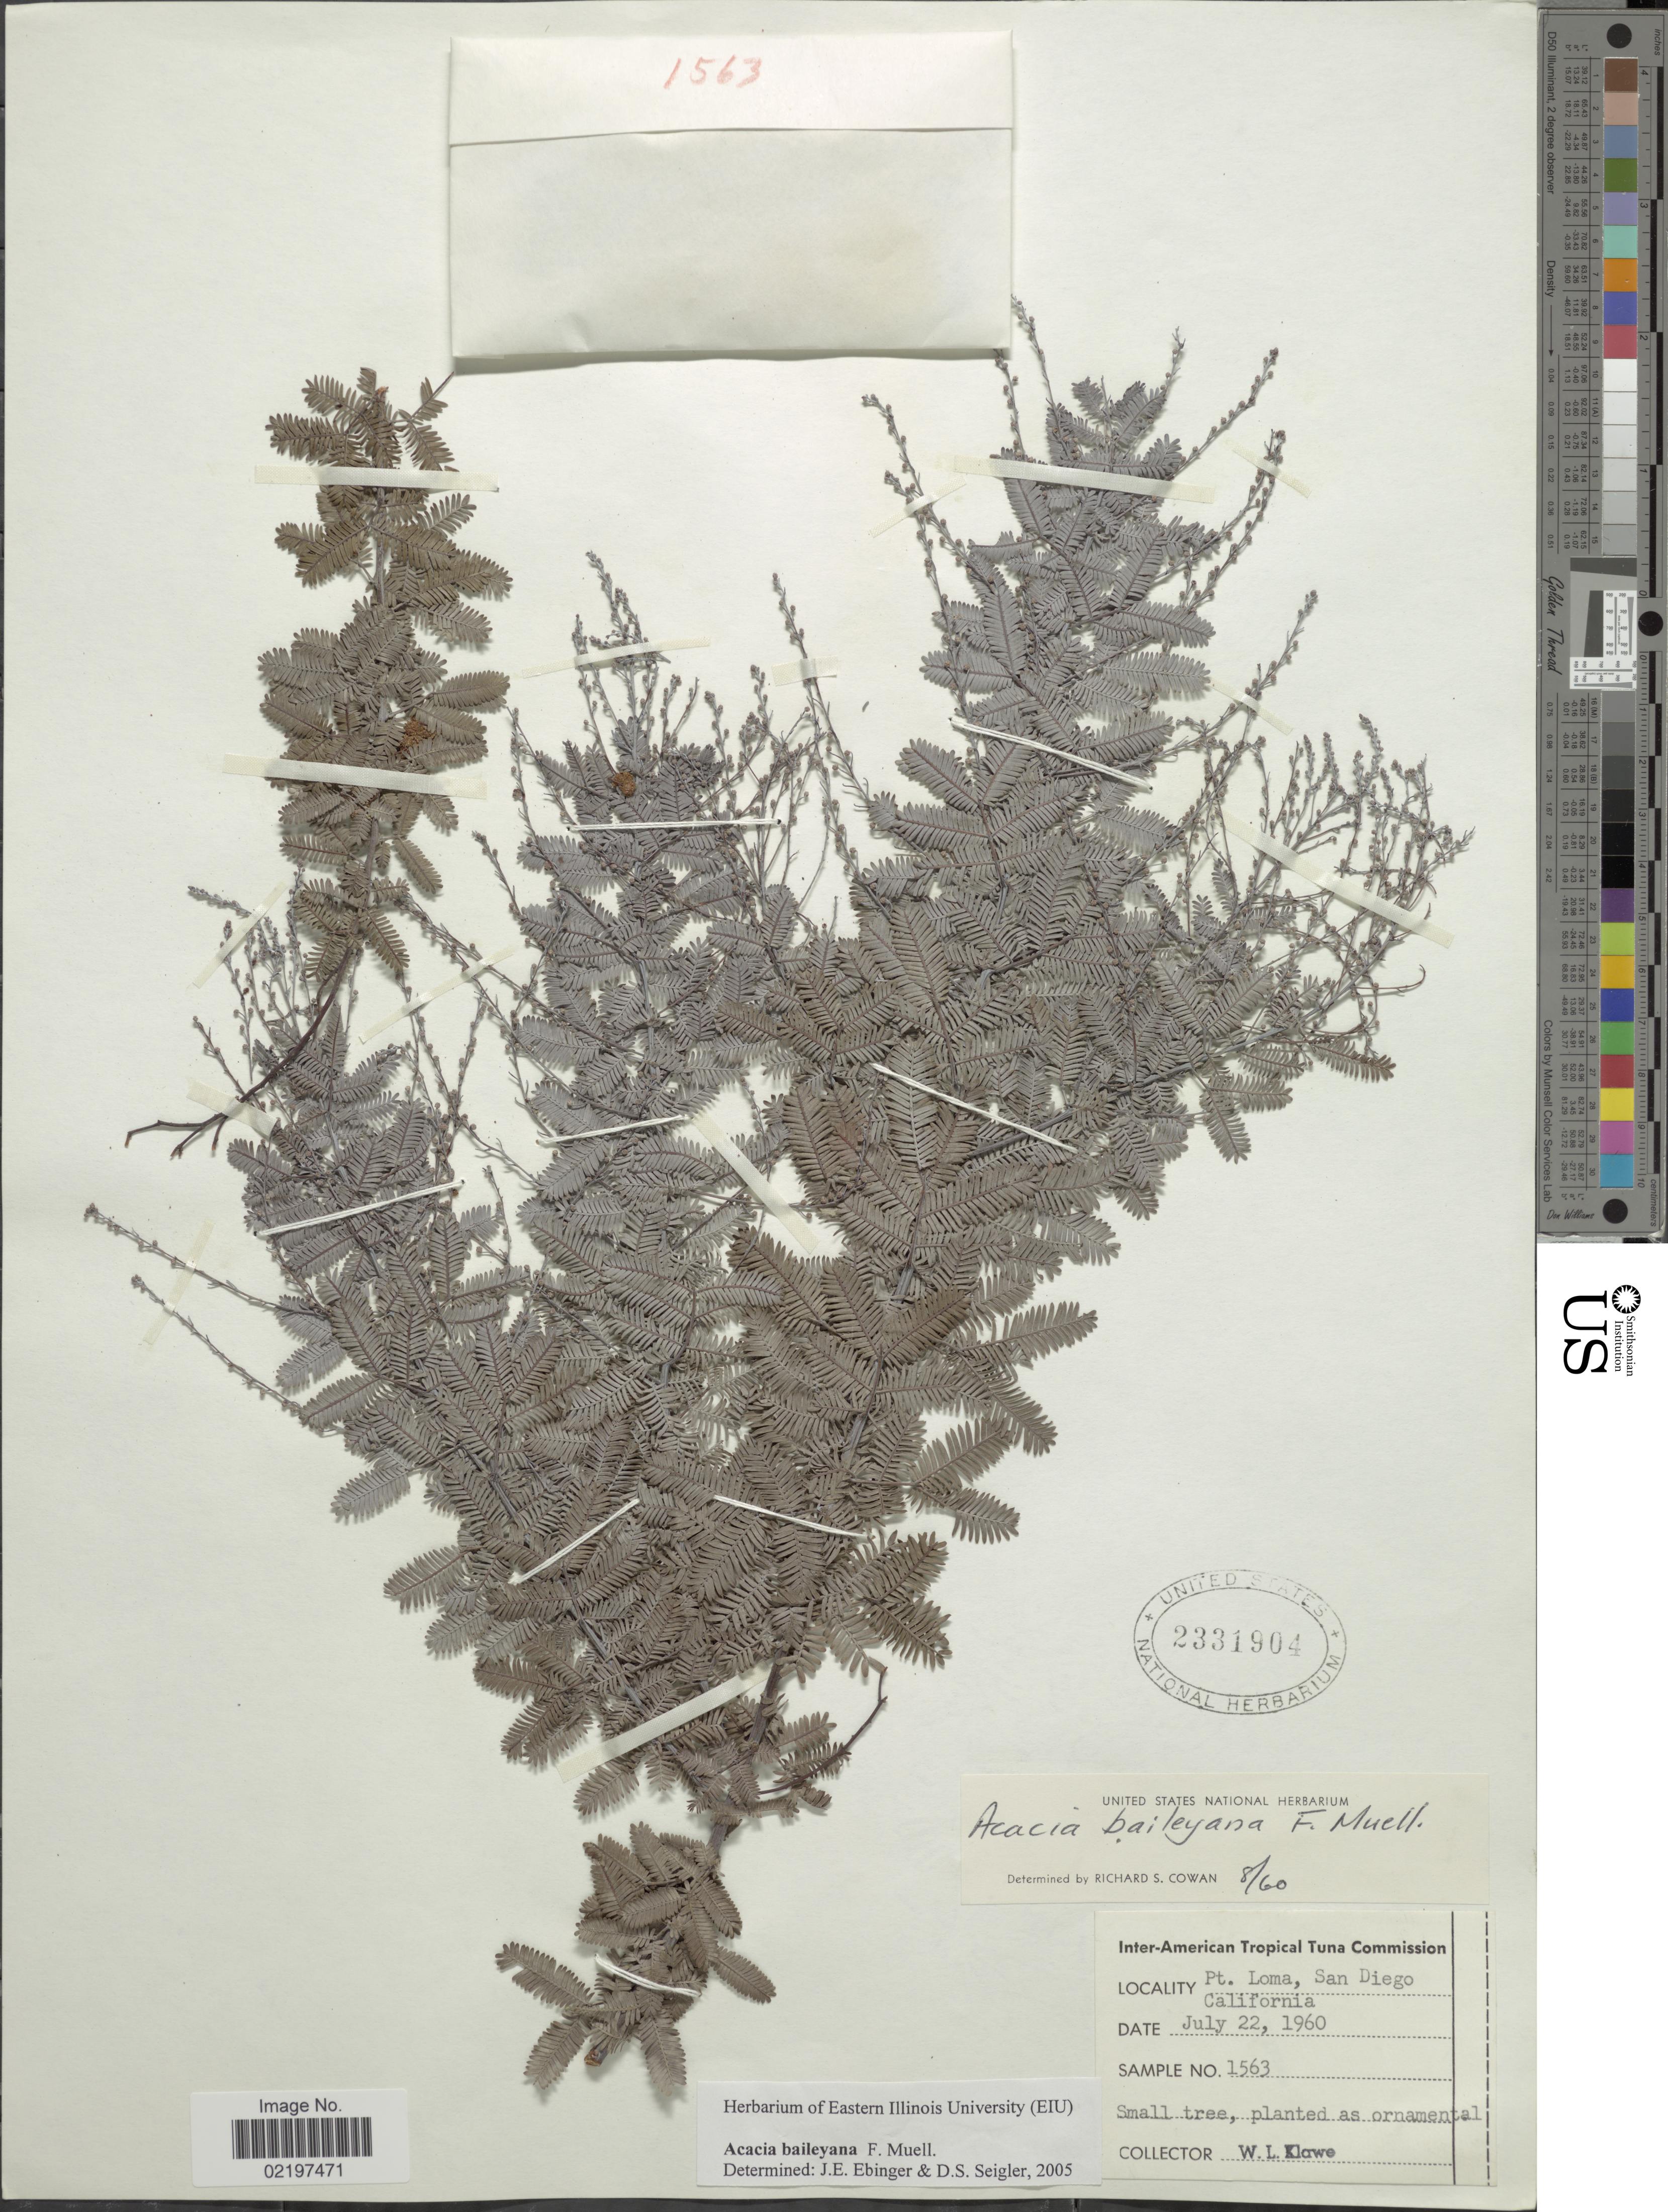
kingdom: Plantae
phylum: Tracheophyta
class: Magnoliopsida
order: Fabales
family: Fabaceae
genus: Acacia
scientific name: Acacia baileyana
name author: F. Muell.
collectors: W. Klawe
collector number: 1563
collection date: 1960-07-22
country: United States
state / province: California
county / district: San Diego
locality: Pt. Loma, San Diego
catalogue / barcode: US 2331904